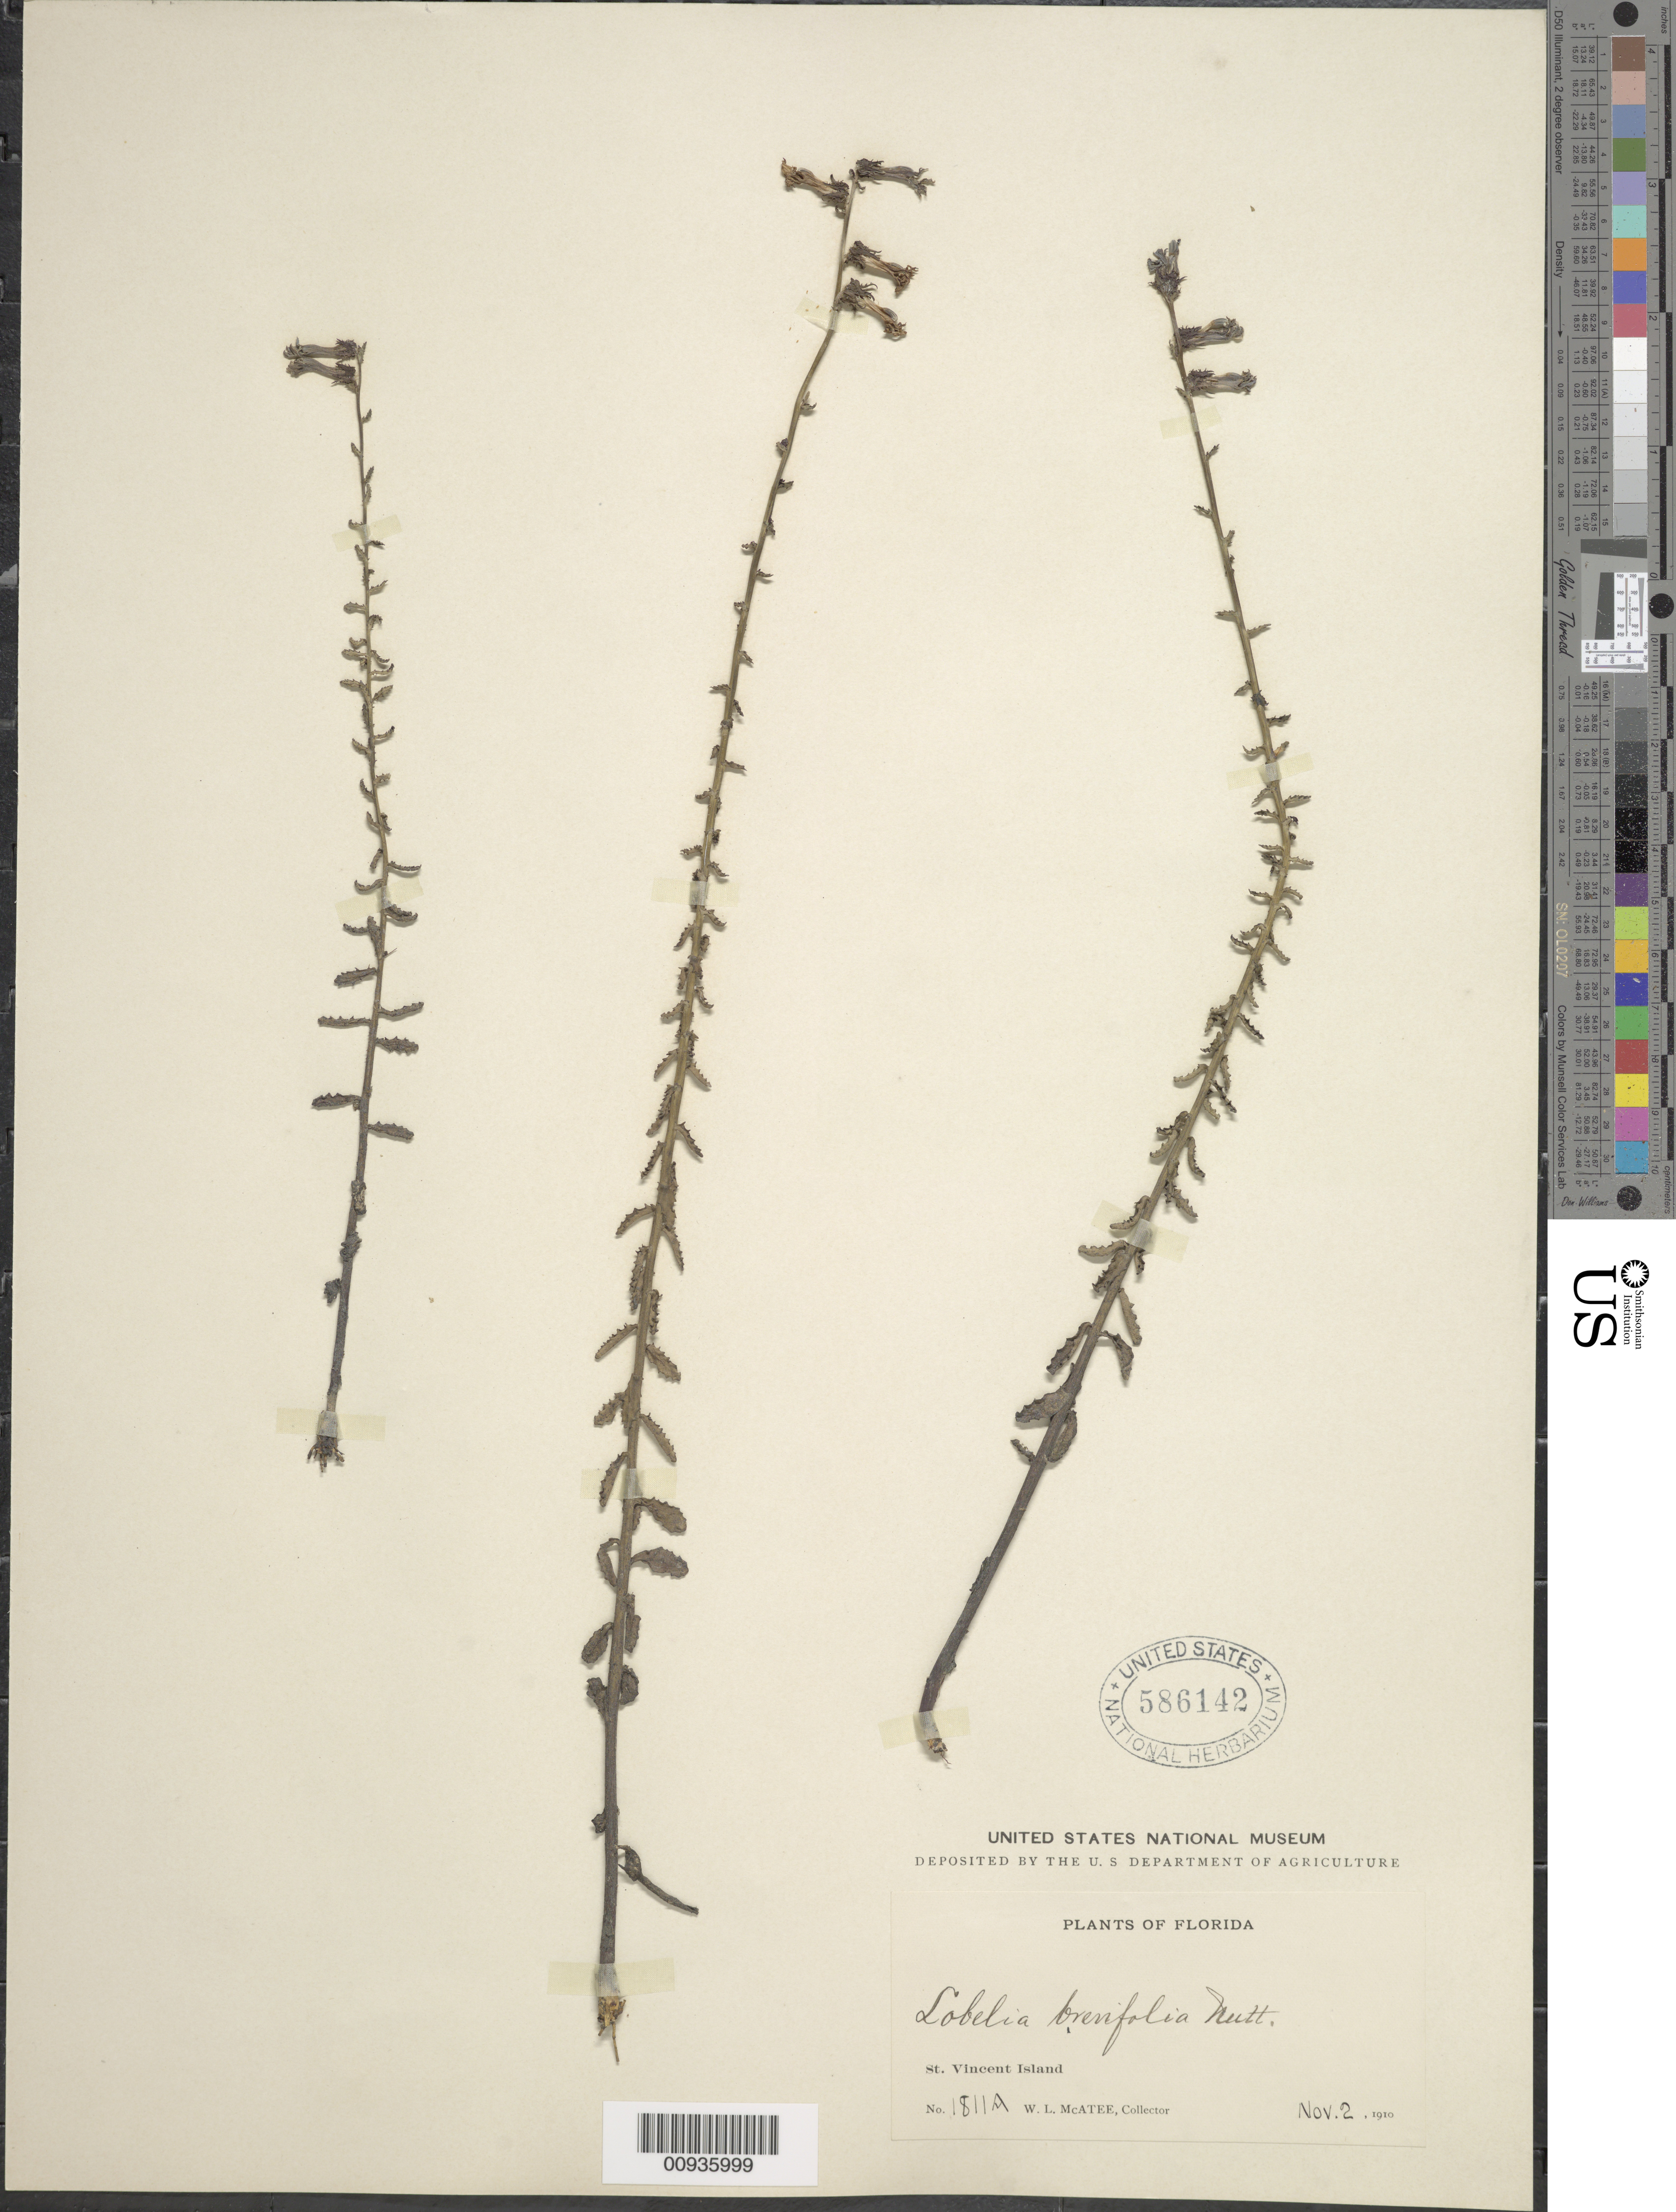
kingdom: Plantae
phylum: Tracheophyta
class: Magnoliopsida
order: Asterales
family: Campanulaceae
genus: Lobelia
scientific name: Lobelia brevifolia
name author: Nutt. ex A. DC.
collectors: W. McAtee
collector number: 1811A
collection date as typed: Nov. 2, 1910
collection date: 1910-11-02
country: United States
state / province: Florida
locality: St. Vincent Island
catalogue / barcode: US 586142